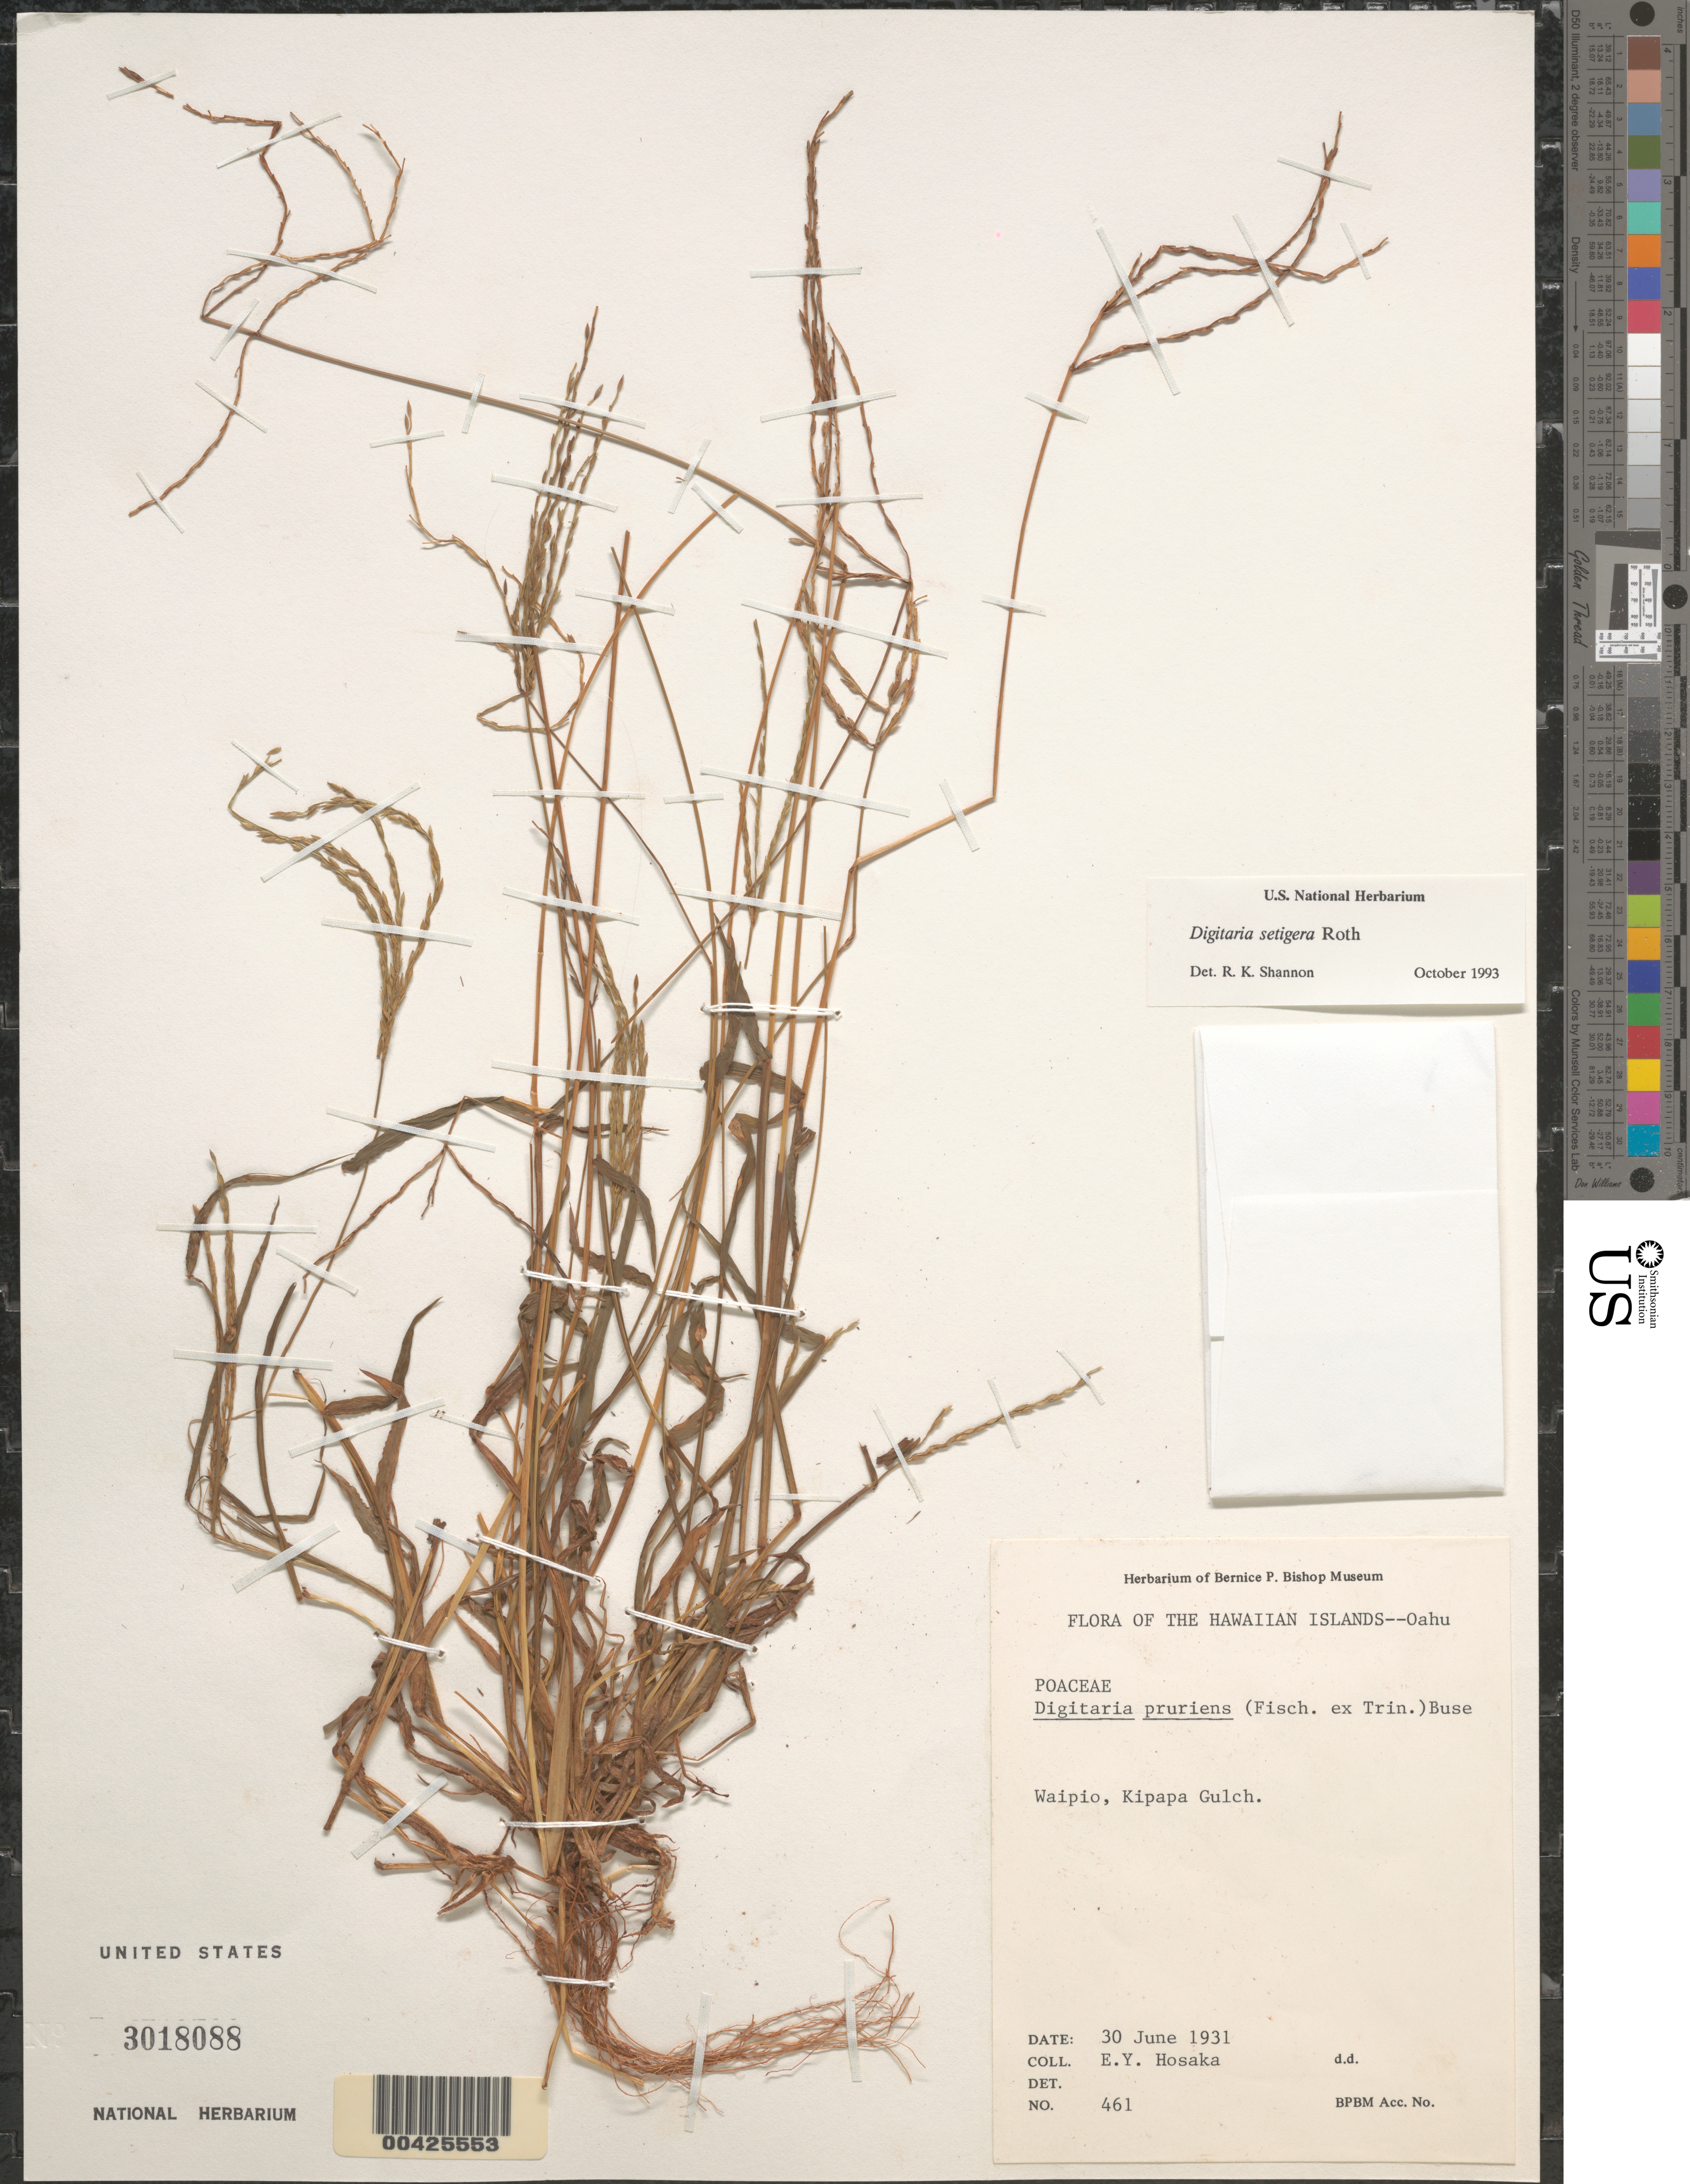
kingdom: Plantae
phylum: Tracheophyta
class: Liliopsida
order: Poales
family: Poaceae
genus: Digitaria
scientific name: Digitaria setigera var. setigera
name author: Roth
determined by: Faccenda, K.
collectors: E. Y. Hosaka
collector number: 461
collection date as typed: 30 Jun 1931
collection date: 1931-06-30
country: United States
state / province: Hawaii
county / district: Kauai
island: Kaua'i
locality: Waipio, Kipapa Gulch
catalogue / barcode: US 3018088